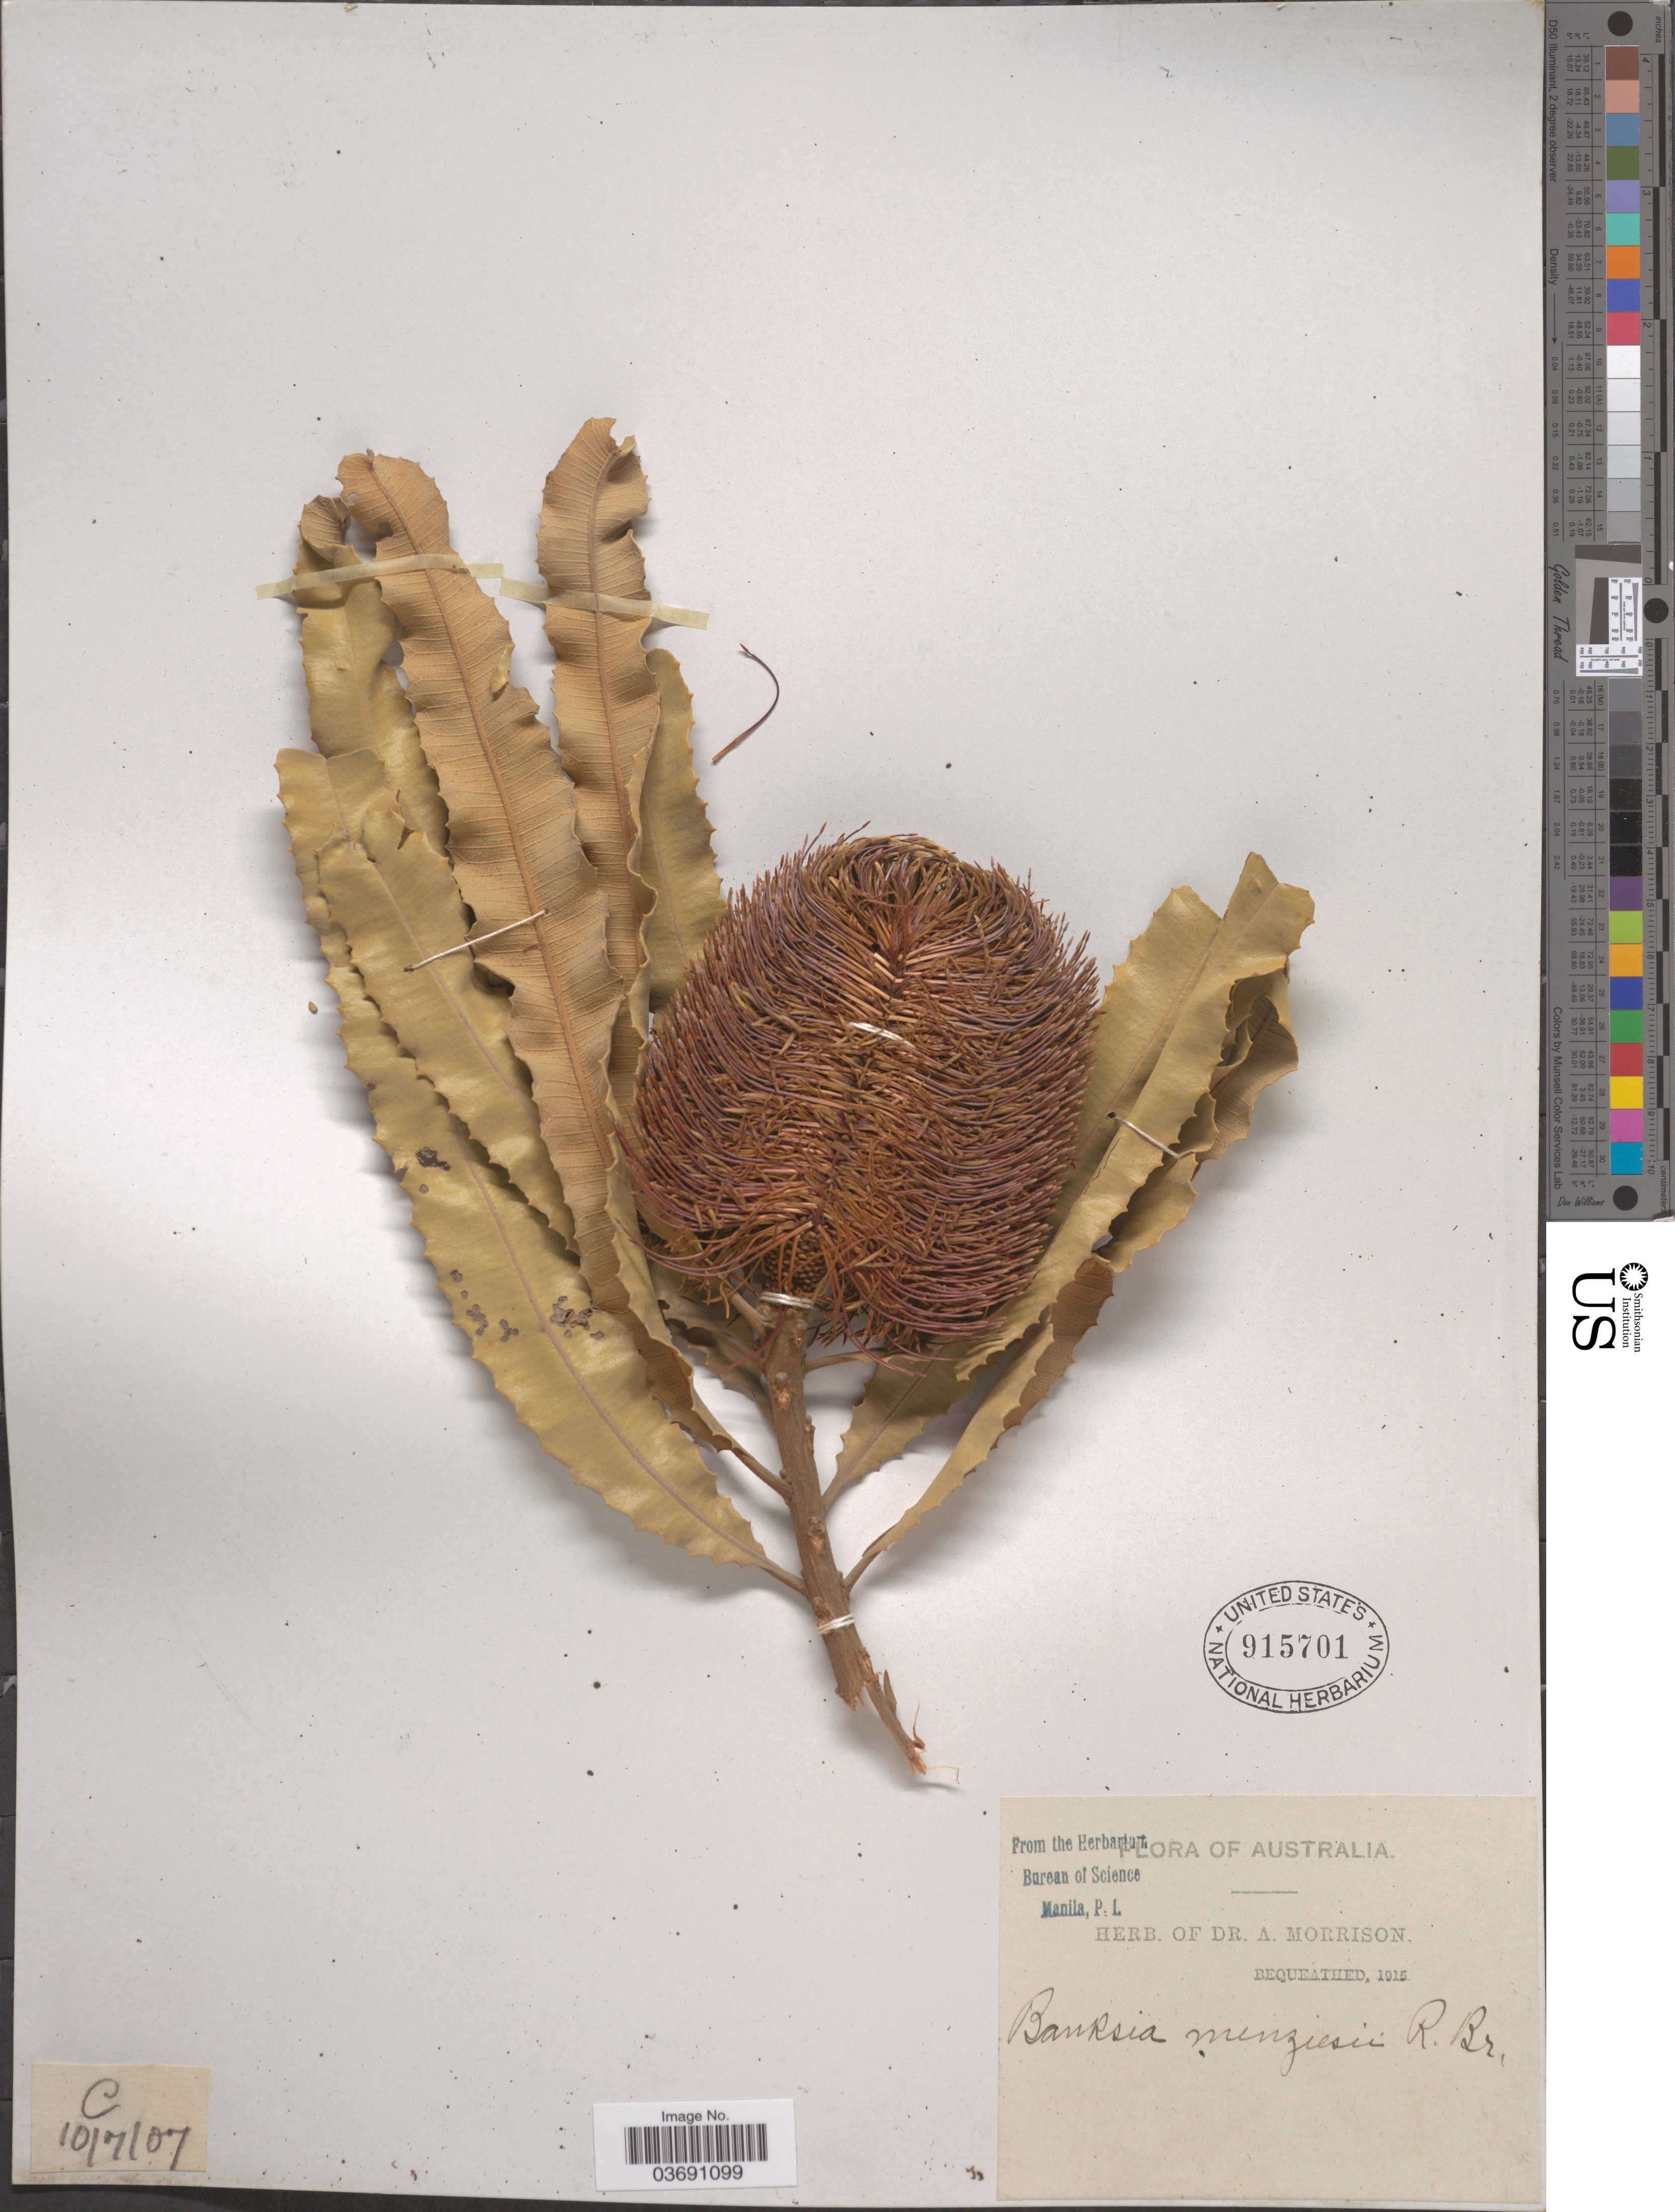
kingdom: Plantae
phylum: Tracheophyta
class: Magnoliopsida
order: Proteales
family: Proteaceae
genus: Banksia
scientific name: Banksia menziesii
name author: R. Br.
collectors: A. Morrison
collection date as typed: Transcribed d/m/y: 10/7/7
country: Australia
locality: C. [unsure placement]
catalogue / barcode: US 915701